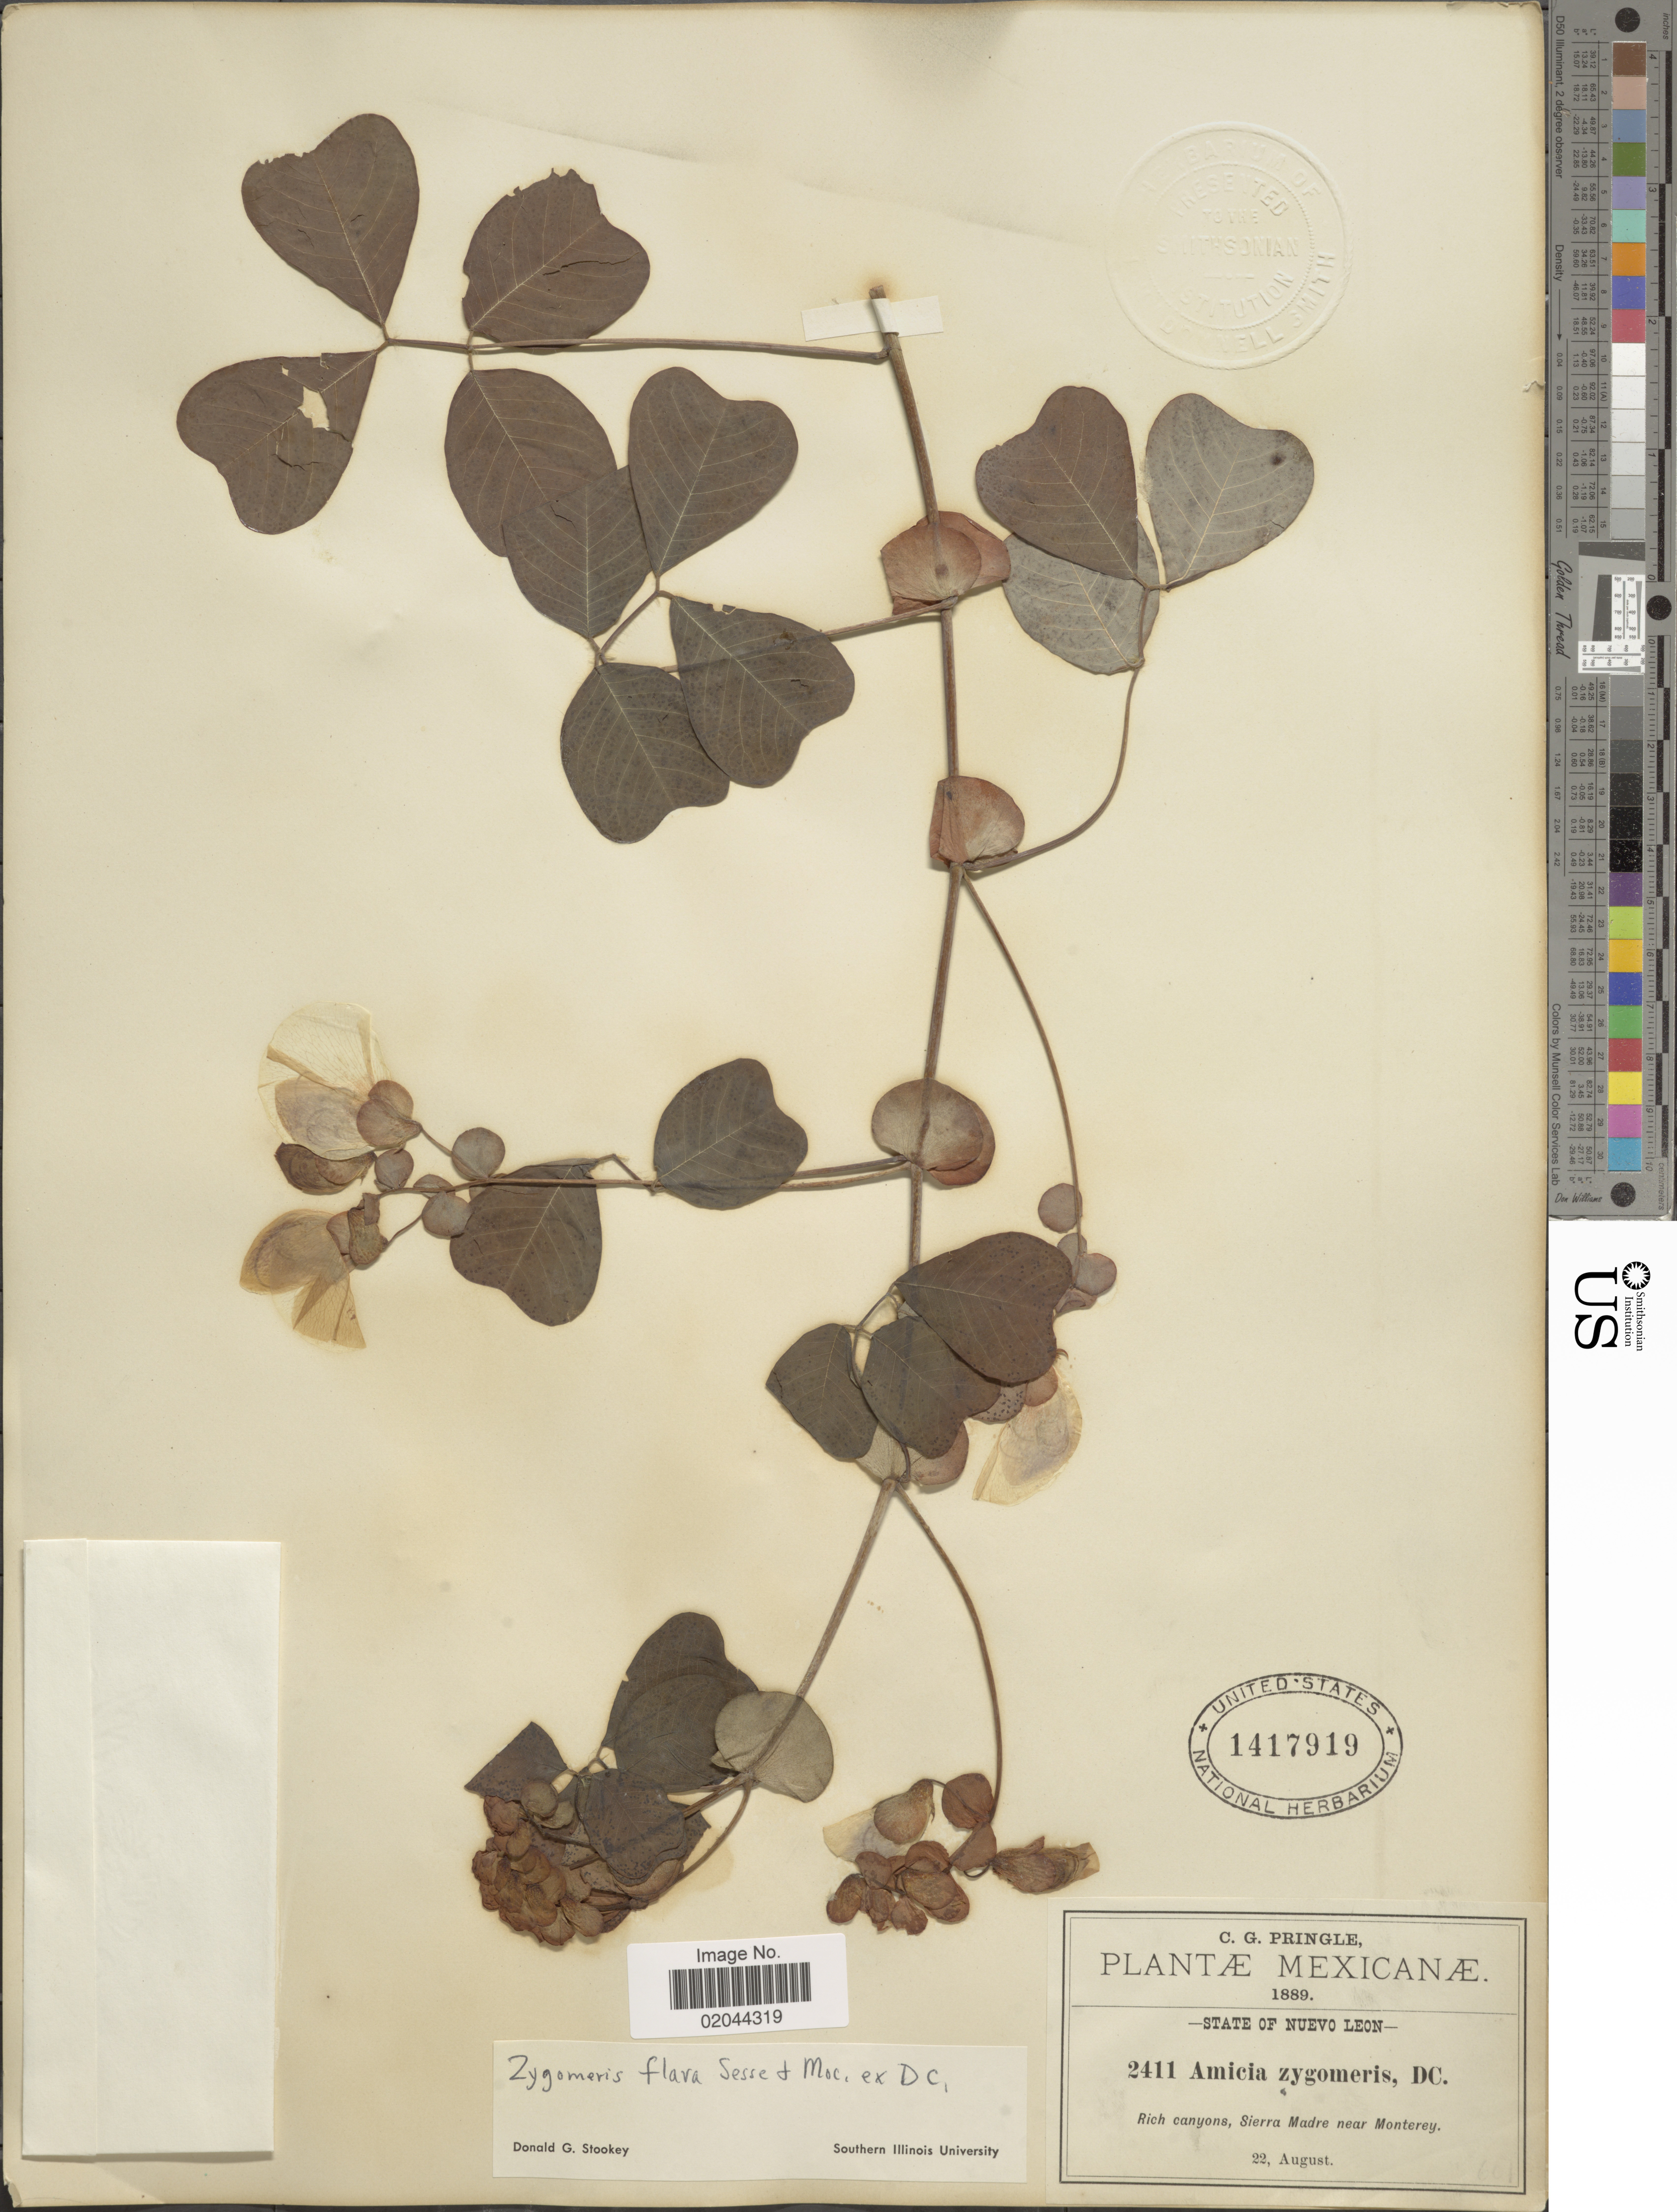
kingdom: Plantae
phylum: Tracheophyta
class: Magnoliopsida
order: Fabales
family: Fabaceae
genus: Amicia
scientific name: Amicia zygomeris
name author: DC.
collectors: C. G. Pringle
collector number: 2411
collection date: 1889-08-22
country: Mexico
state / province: Nuevo León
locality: Rich canyons, Sierra Madre near Monterey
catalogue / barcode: US 1417919